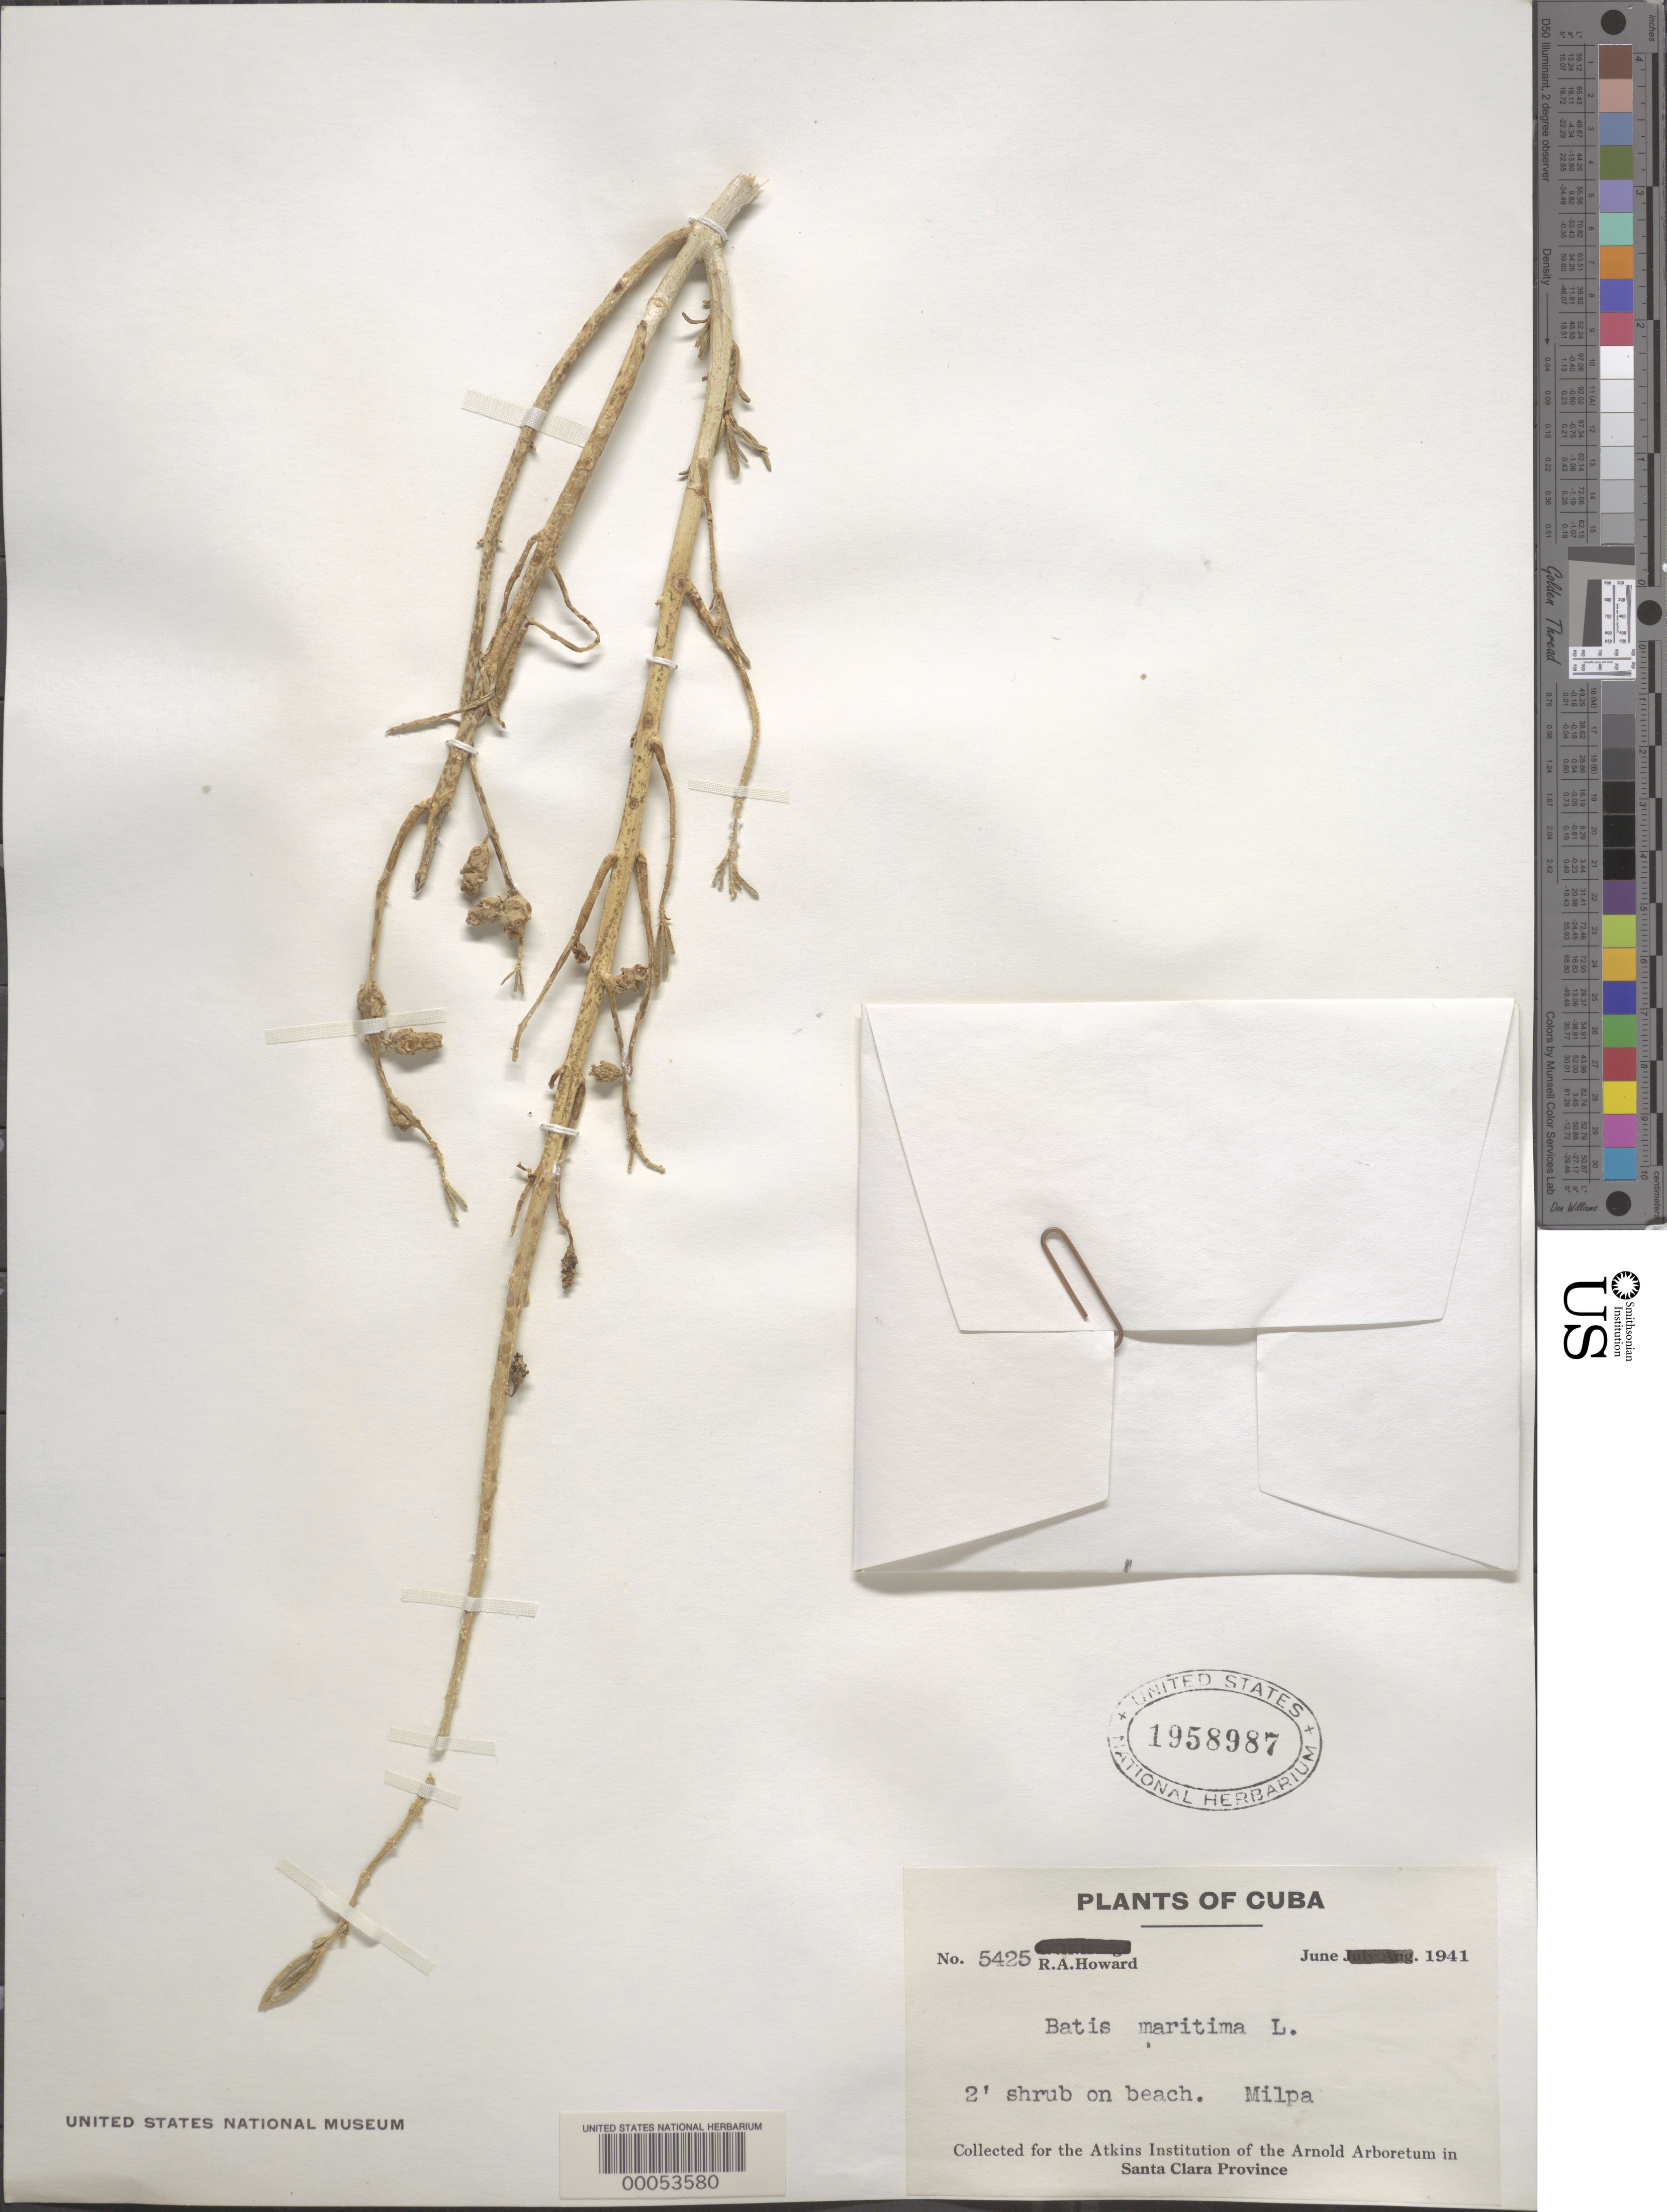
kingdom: Plantae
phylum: Tracheophyta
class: Magnoliopsida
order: Brassicales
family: Bataceae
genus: Batis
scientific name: Batis maritima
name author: L.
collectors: R. A. Howard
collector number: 5425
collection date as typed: Jun 1941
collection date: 1941-06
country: Cuba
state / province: Las Villas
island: Greater Antilles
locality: Milpa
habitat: On beach.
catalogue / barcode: US 1958987